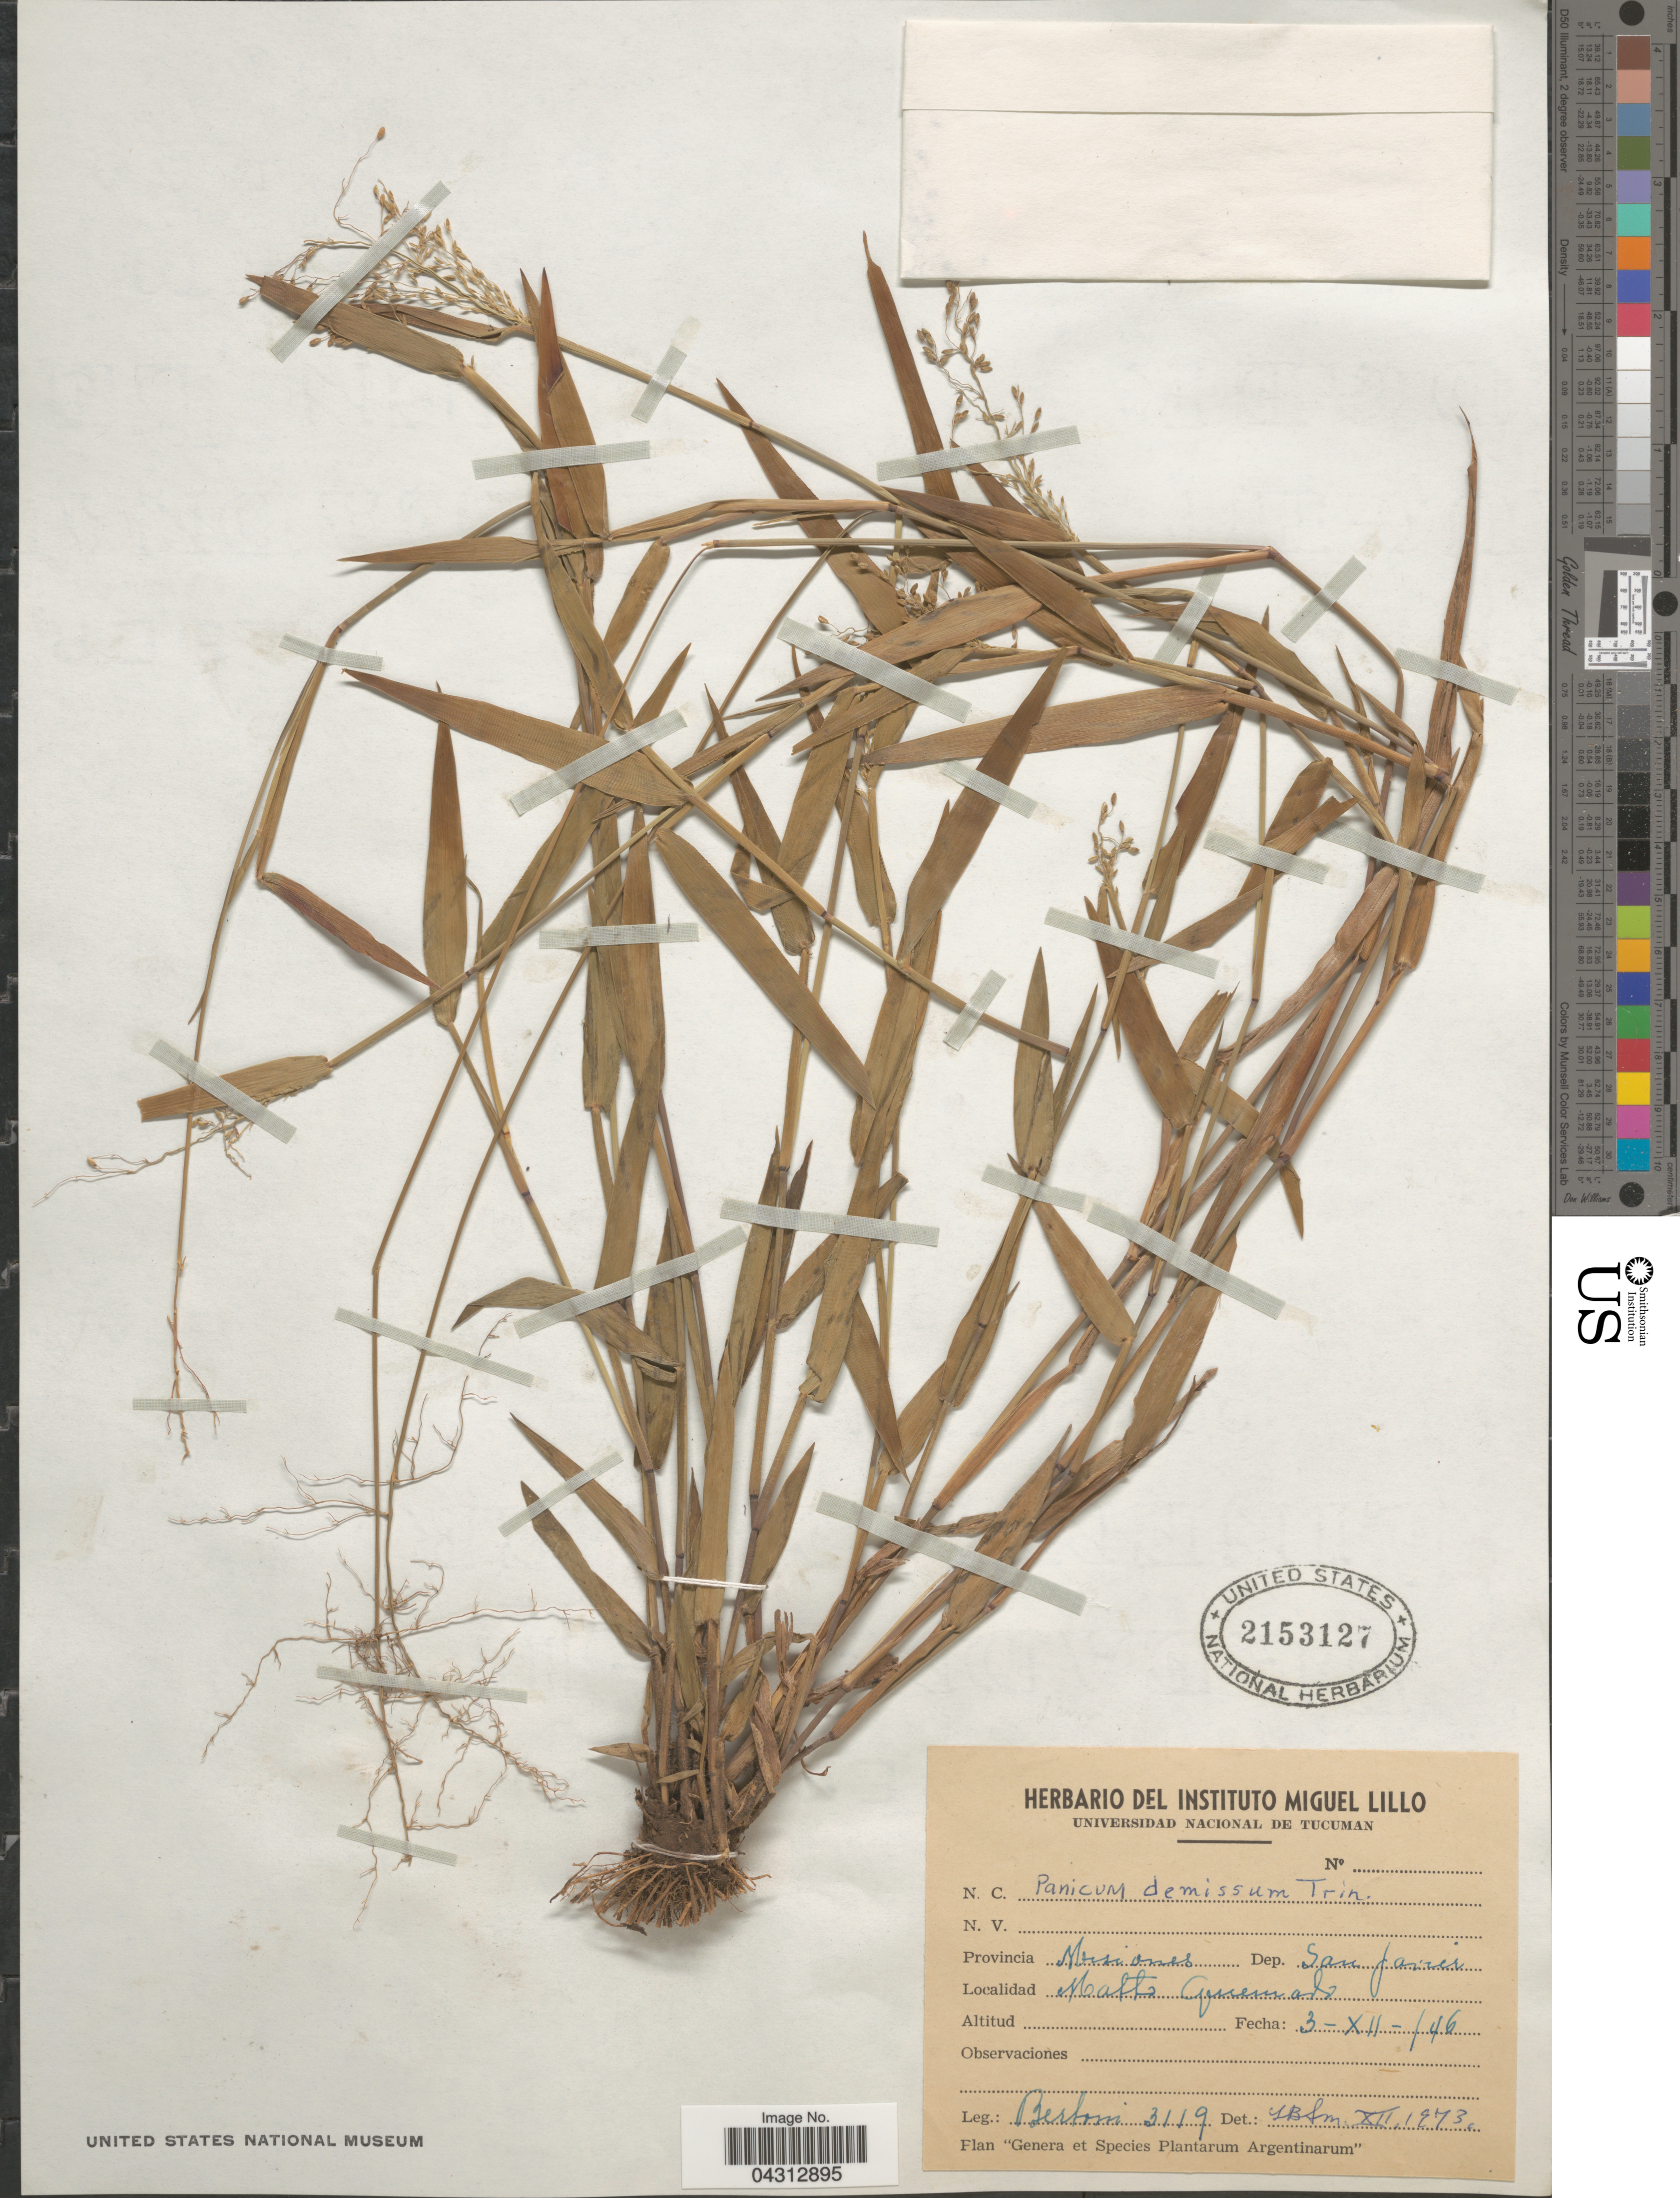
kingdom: Plantae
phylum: Tracheophyta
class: Liliopsida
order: Poales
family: Poaceae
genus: Dichanthelium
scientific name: Dichanthelium sabulorum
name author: (Lam.) Gould & C.A. Clark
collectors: -- Bertoni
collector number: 3119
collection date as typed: Transcribed d/m/y: 3/12/46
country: Argentina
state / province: Misiones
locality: Dep. San Javier. Matto Quemado.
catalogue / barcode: US 2153127